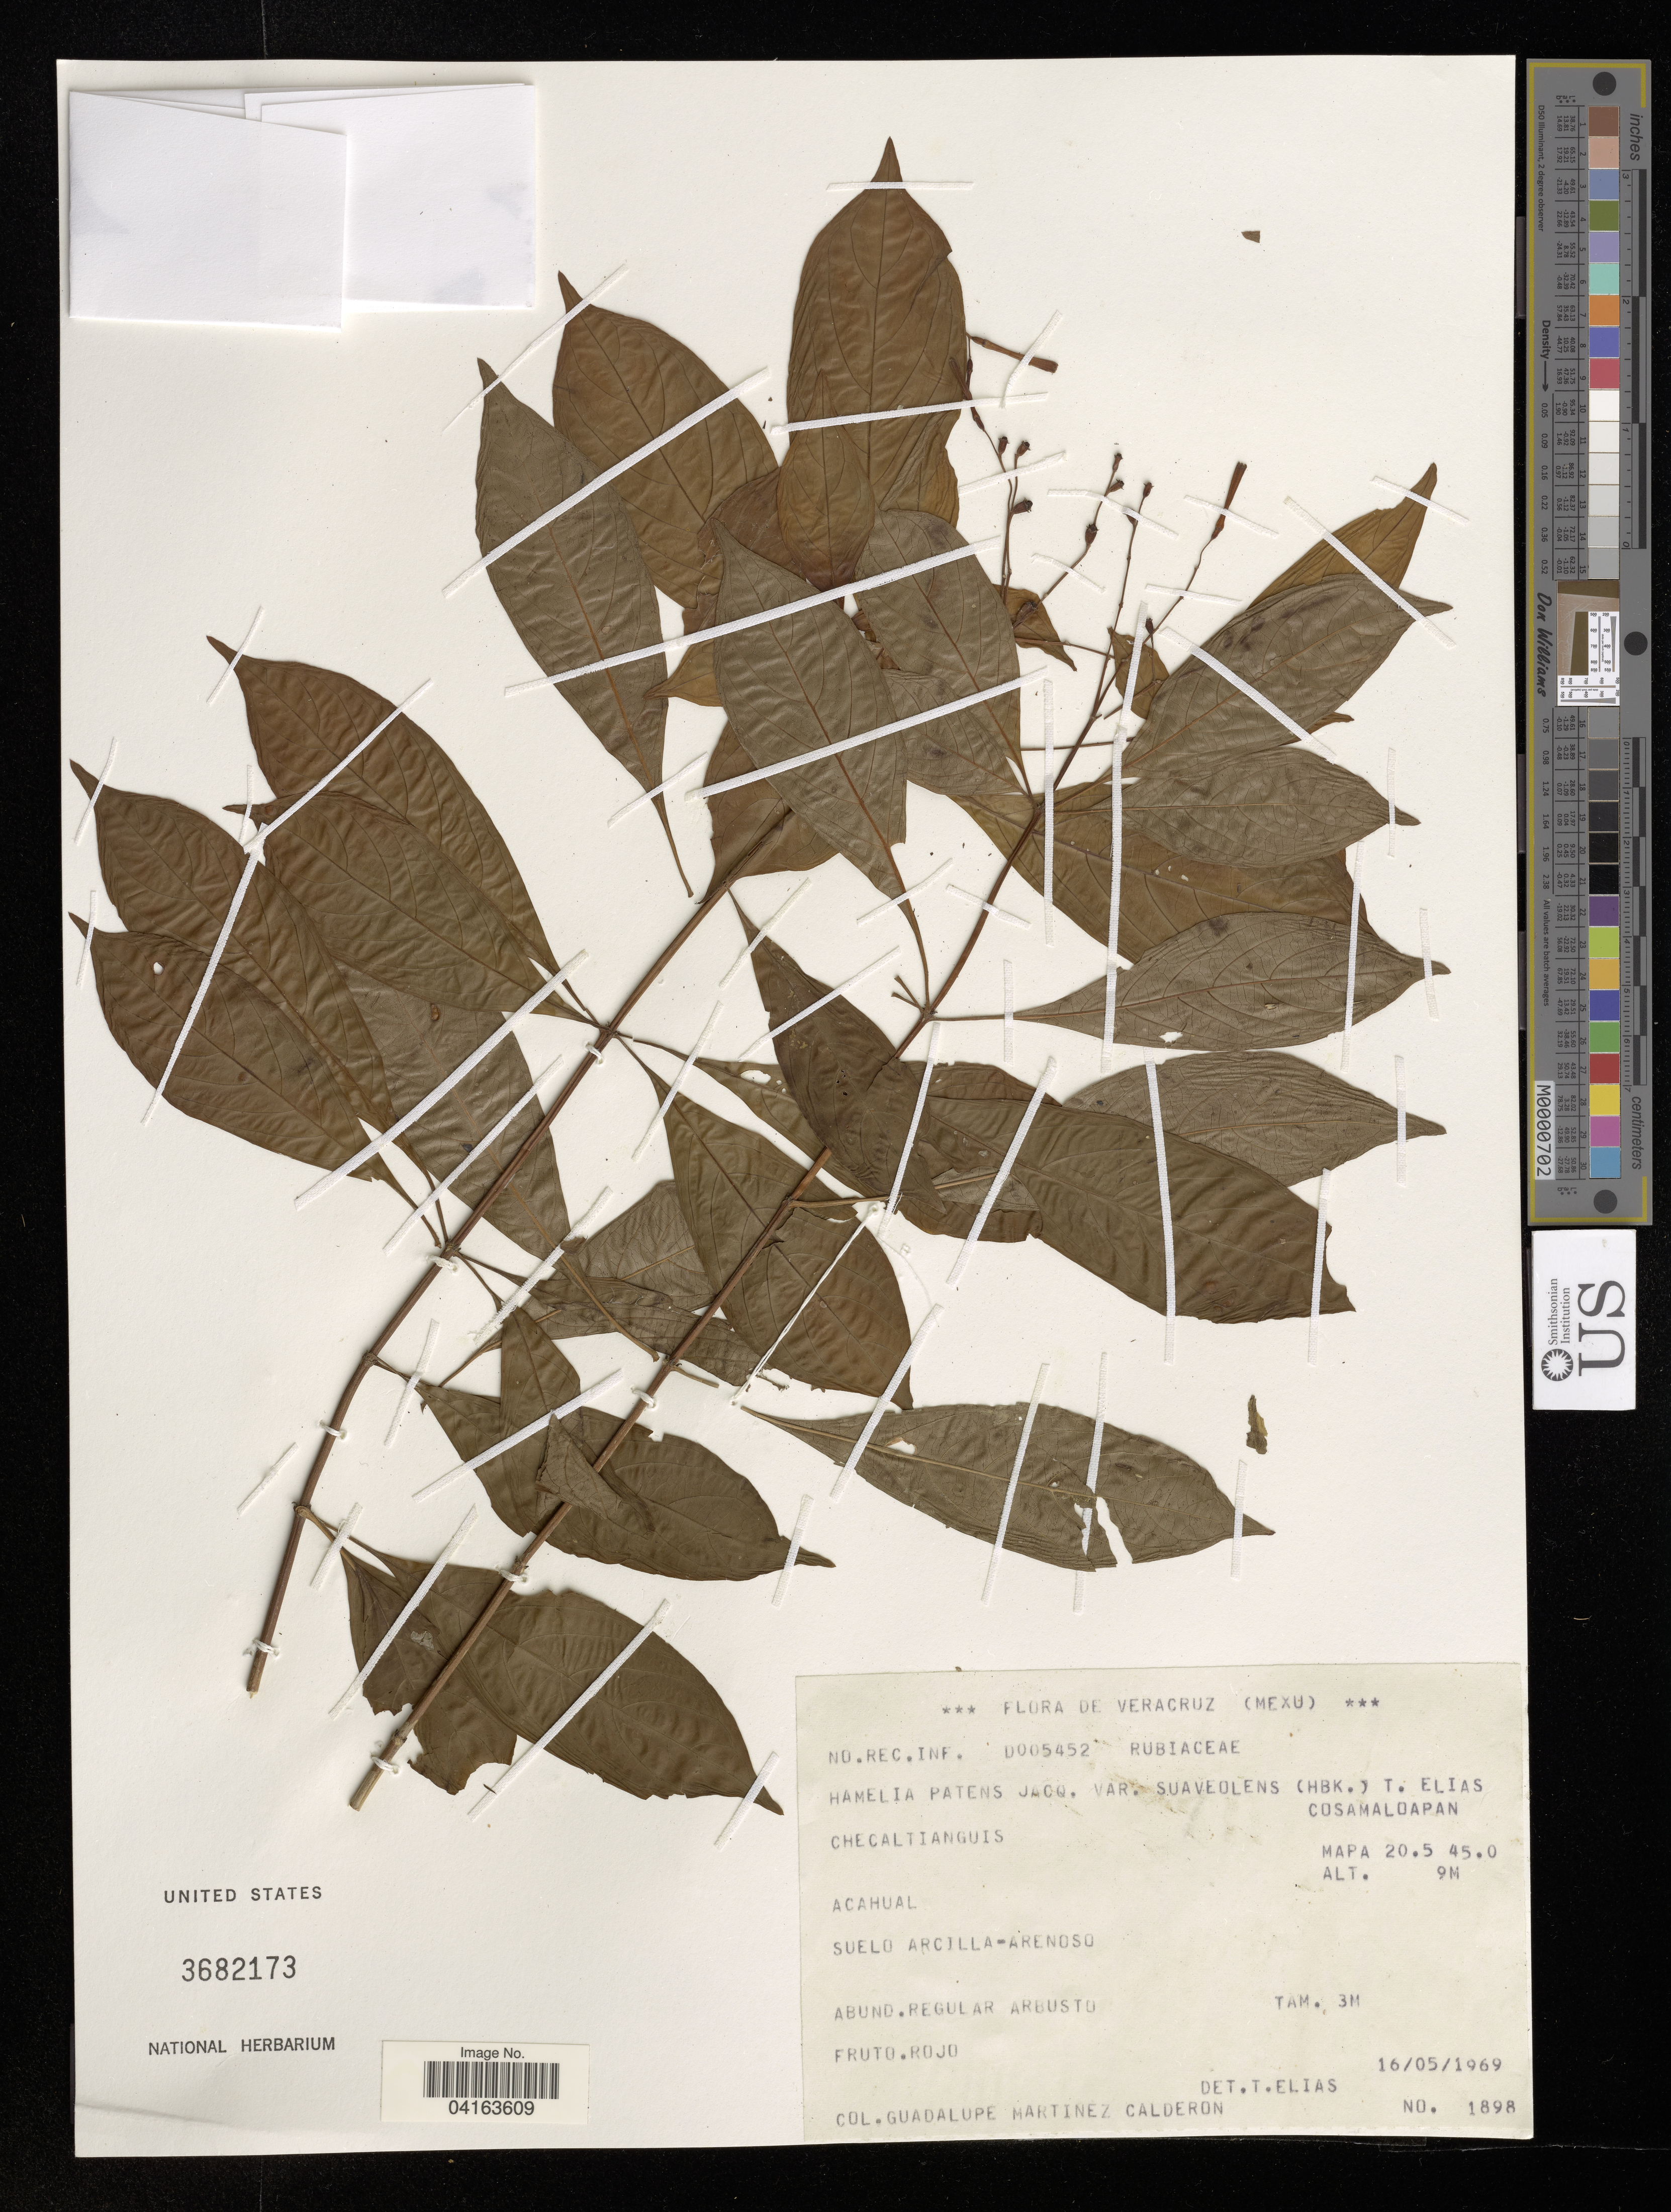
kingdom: Plantae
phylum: Tracheophyta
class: Magnoliopsida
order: Gentianales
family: Rubiaceae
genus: Hamelia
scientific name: Hamelia patens var. suaveolens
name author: (Kunth)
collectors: G. Martínez Calderón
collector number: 1898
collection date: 1969-05-16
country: Mexico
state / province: Veracruz Llave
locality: Cosamaloapan. Checaltianguis.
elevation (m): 9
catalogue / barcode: US 3682173